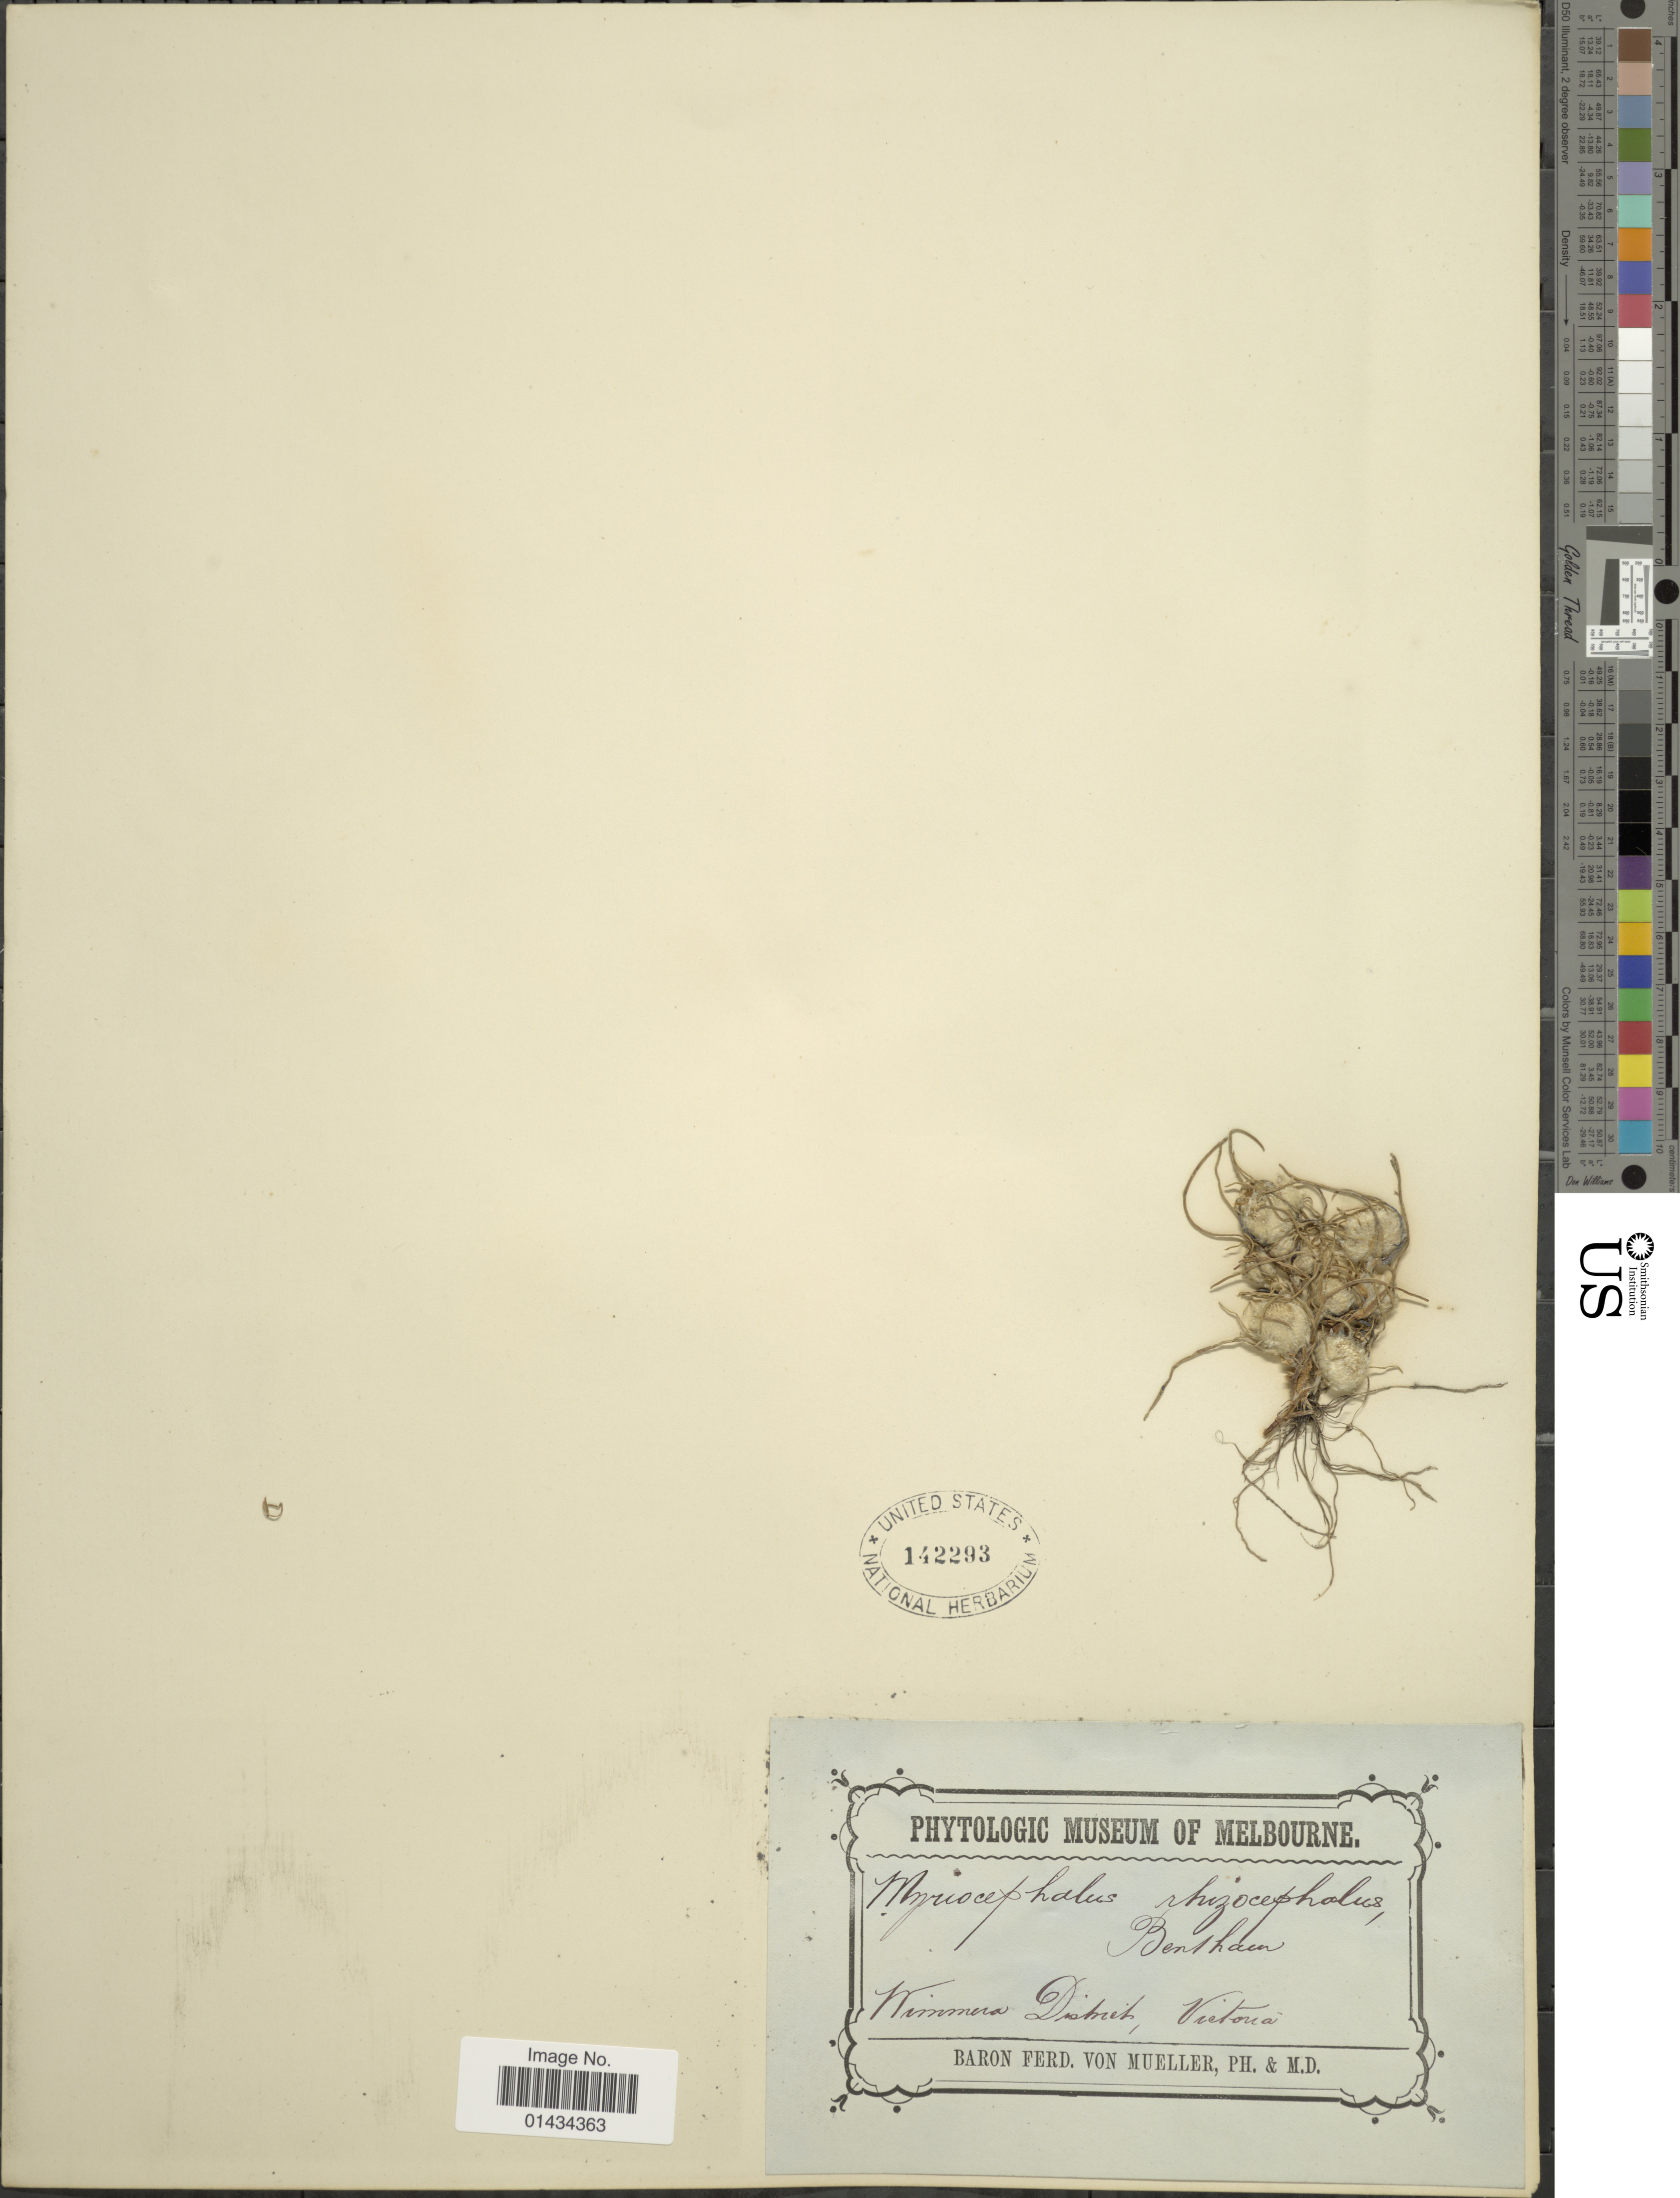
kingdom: Plantae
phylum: Tracheophyta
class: Magnoliopsida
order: Asterales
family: Asteraceae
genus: Myriocephalus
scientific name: Myriocephalus rhizocephalus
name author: (DC.) Benth.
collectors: F. von Mueller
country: Australia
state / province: Victoria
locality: Wimmera District, Victoria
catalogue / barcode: US 142293